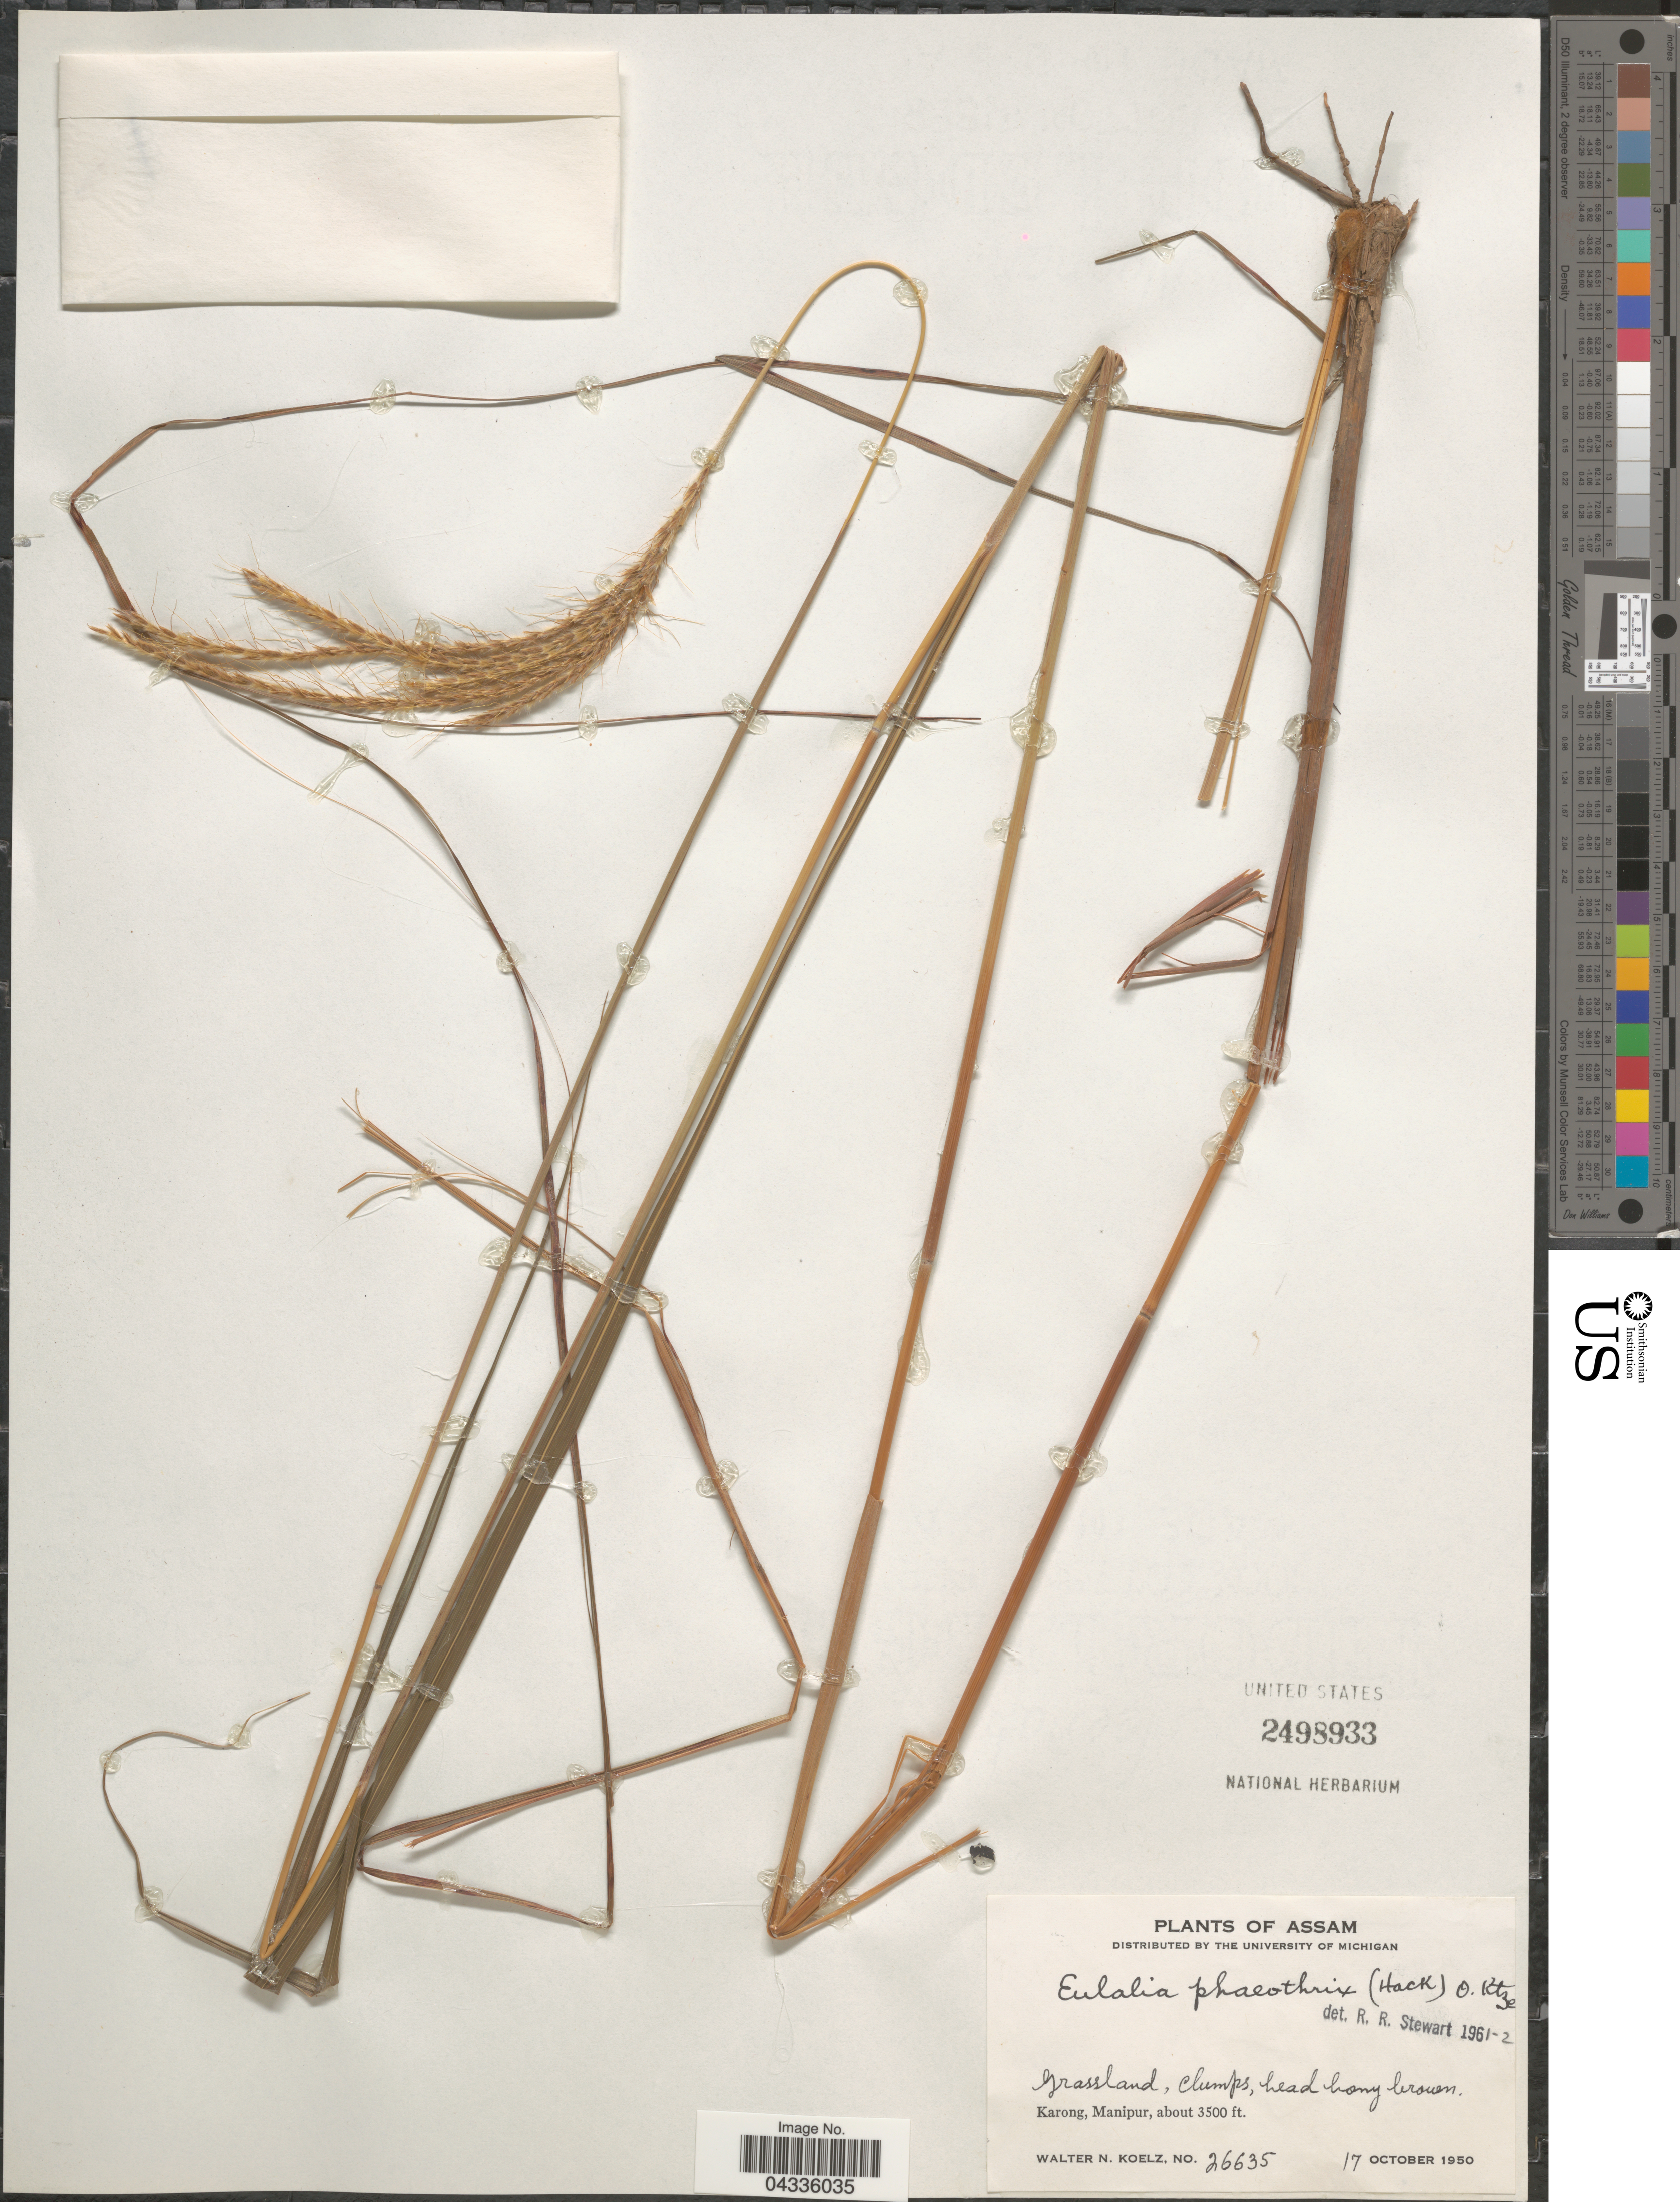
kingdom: Plantae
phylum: Tracheophyta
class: Liliopsida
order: Poales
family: Poaceae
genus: Eulalia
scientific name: Eulalia phaeothrix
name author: (Hack.) Kuntze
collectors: W. N. Koelz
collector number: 26635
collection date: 1950-10-17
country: India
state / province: Manipur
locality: Karong, Manipur.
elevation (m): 1067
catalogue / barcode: US 2498933